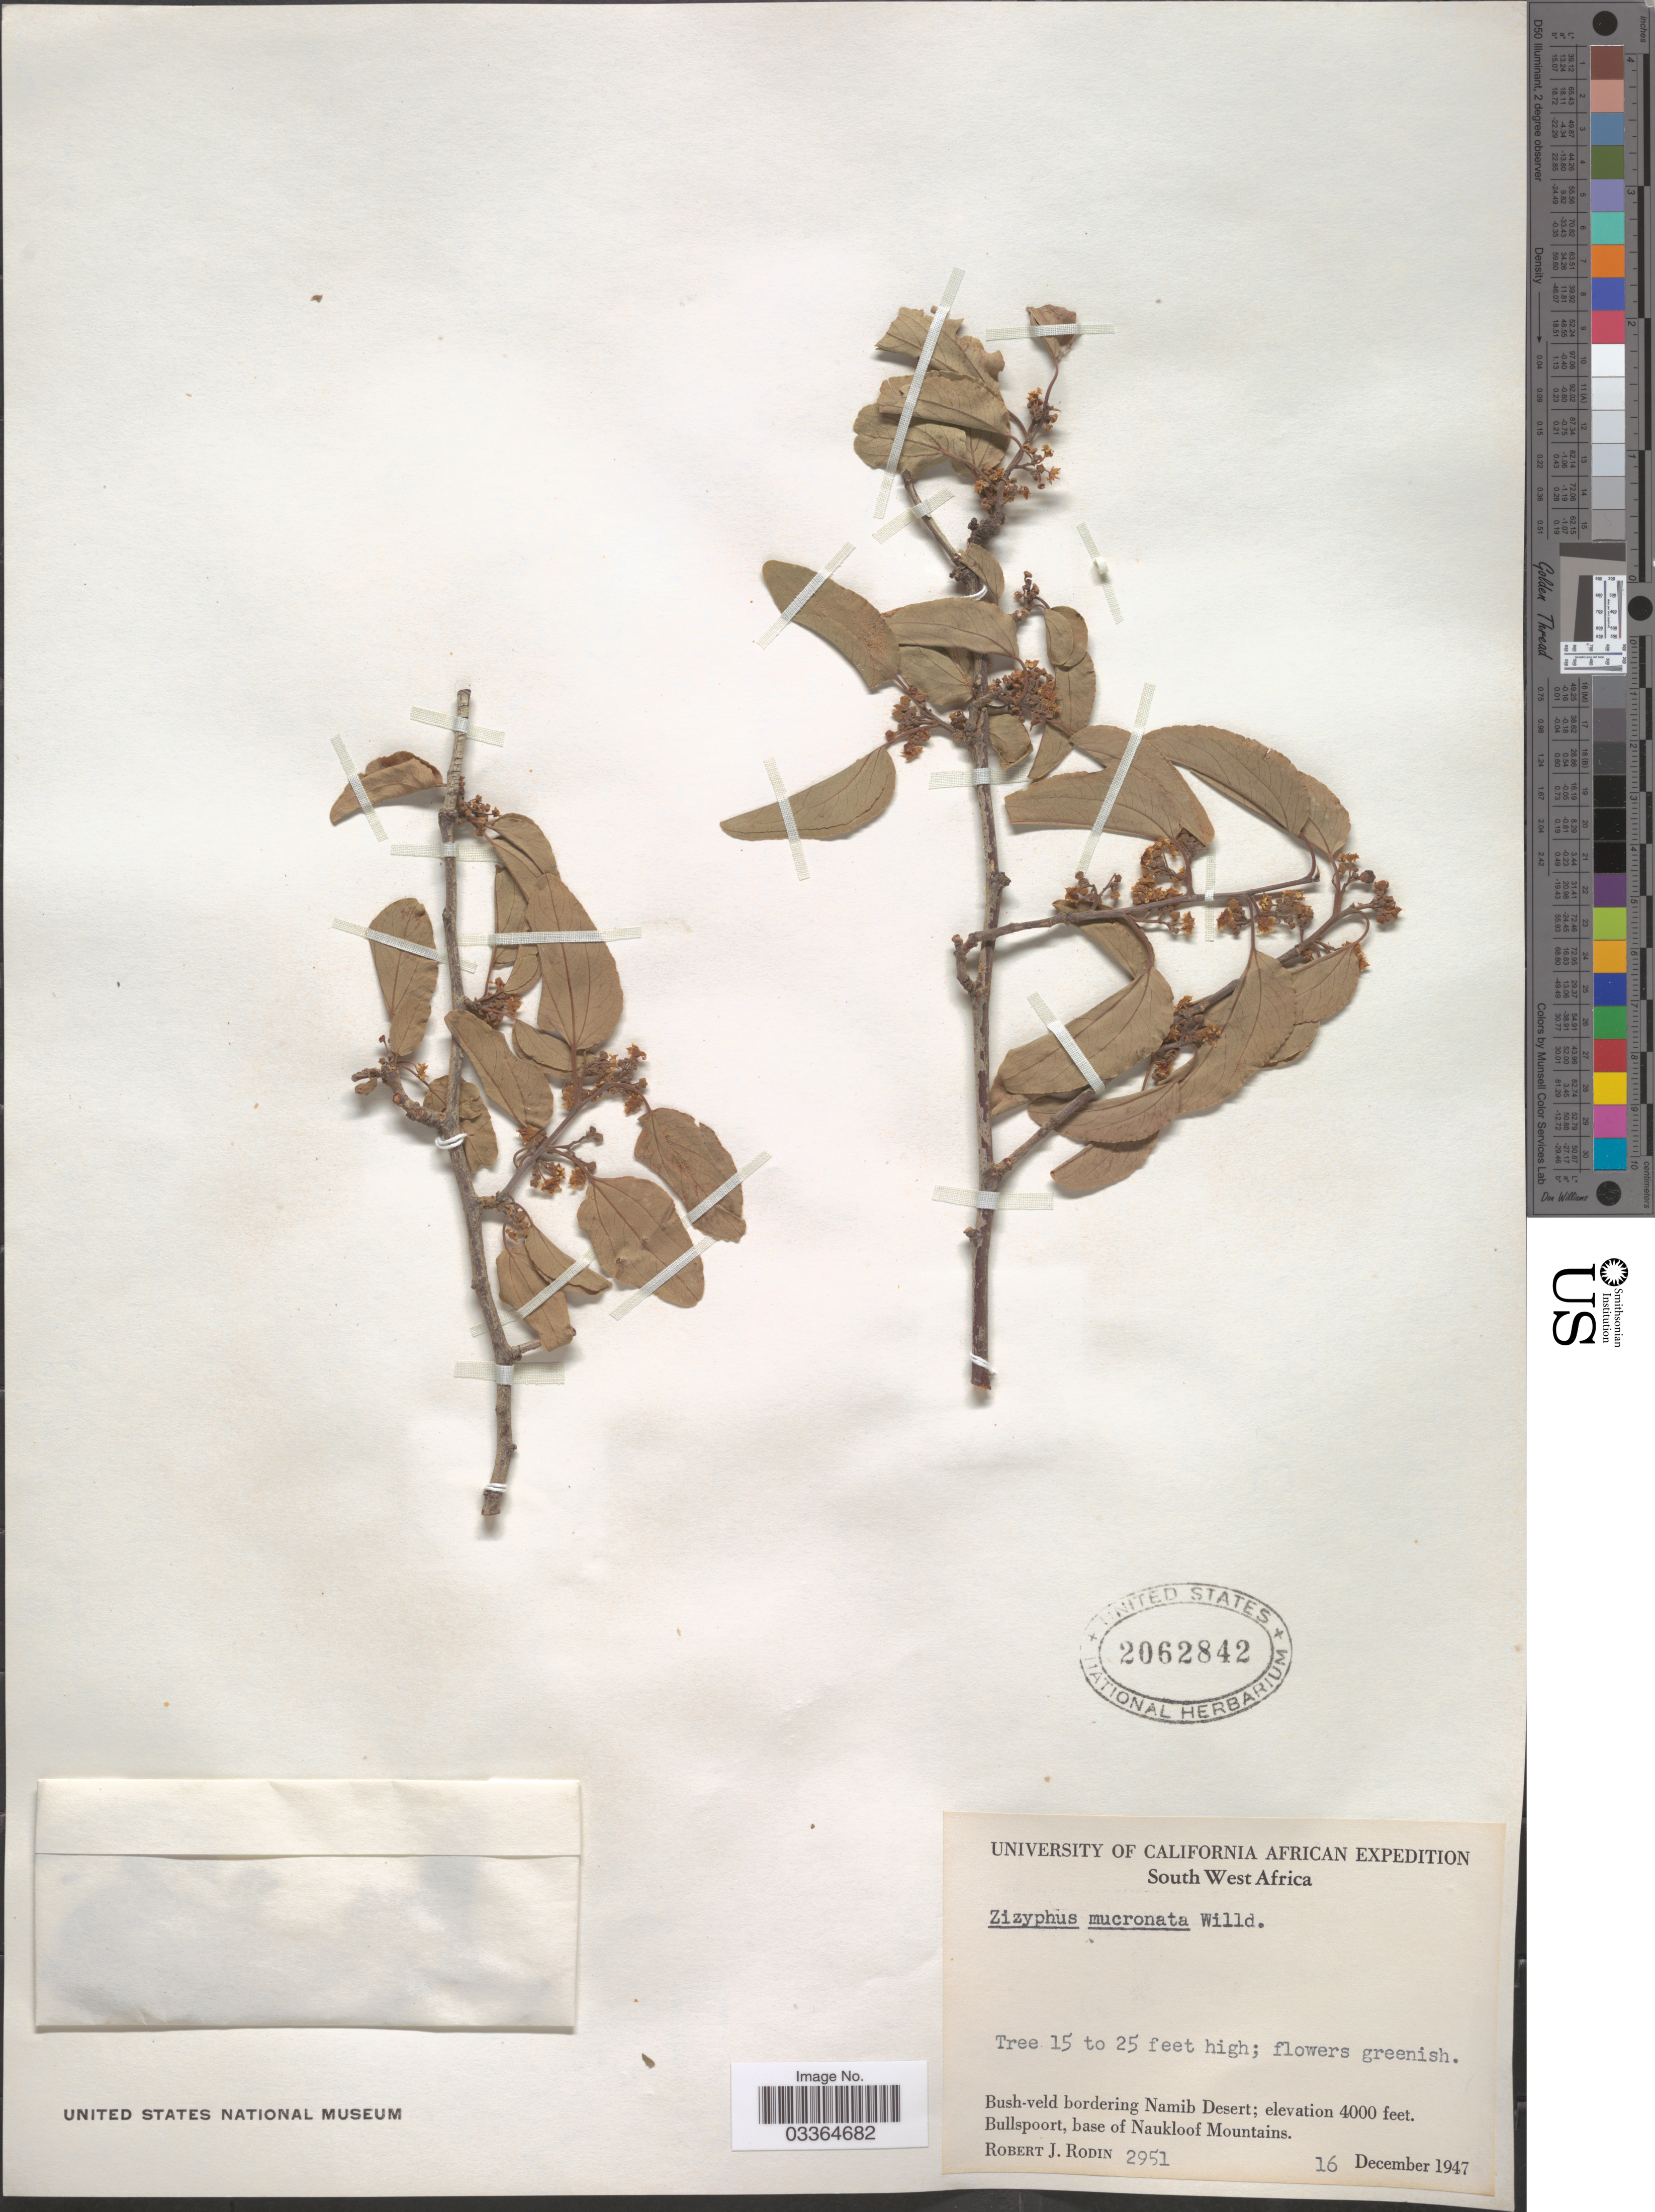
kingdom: Plantae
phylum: Tracheophyta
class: Magnoliopsida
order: Rosales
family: Rhamnaceae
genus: Ziziphus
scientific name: Ziziphus mucronata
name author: Willd.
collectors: R. J. Rodin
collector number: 2951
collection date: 1947-12-16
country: Namibia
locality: South West Africa. Bush-veld bordering Namib Desert. Bullspoort, base of Naukloof Mountains.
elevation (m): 1219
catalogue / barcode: US 2062842